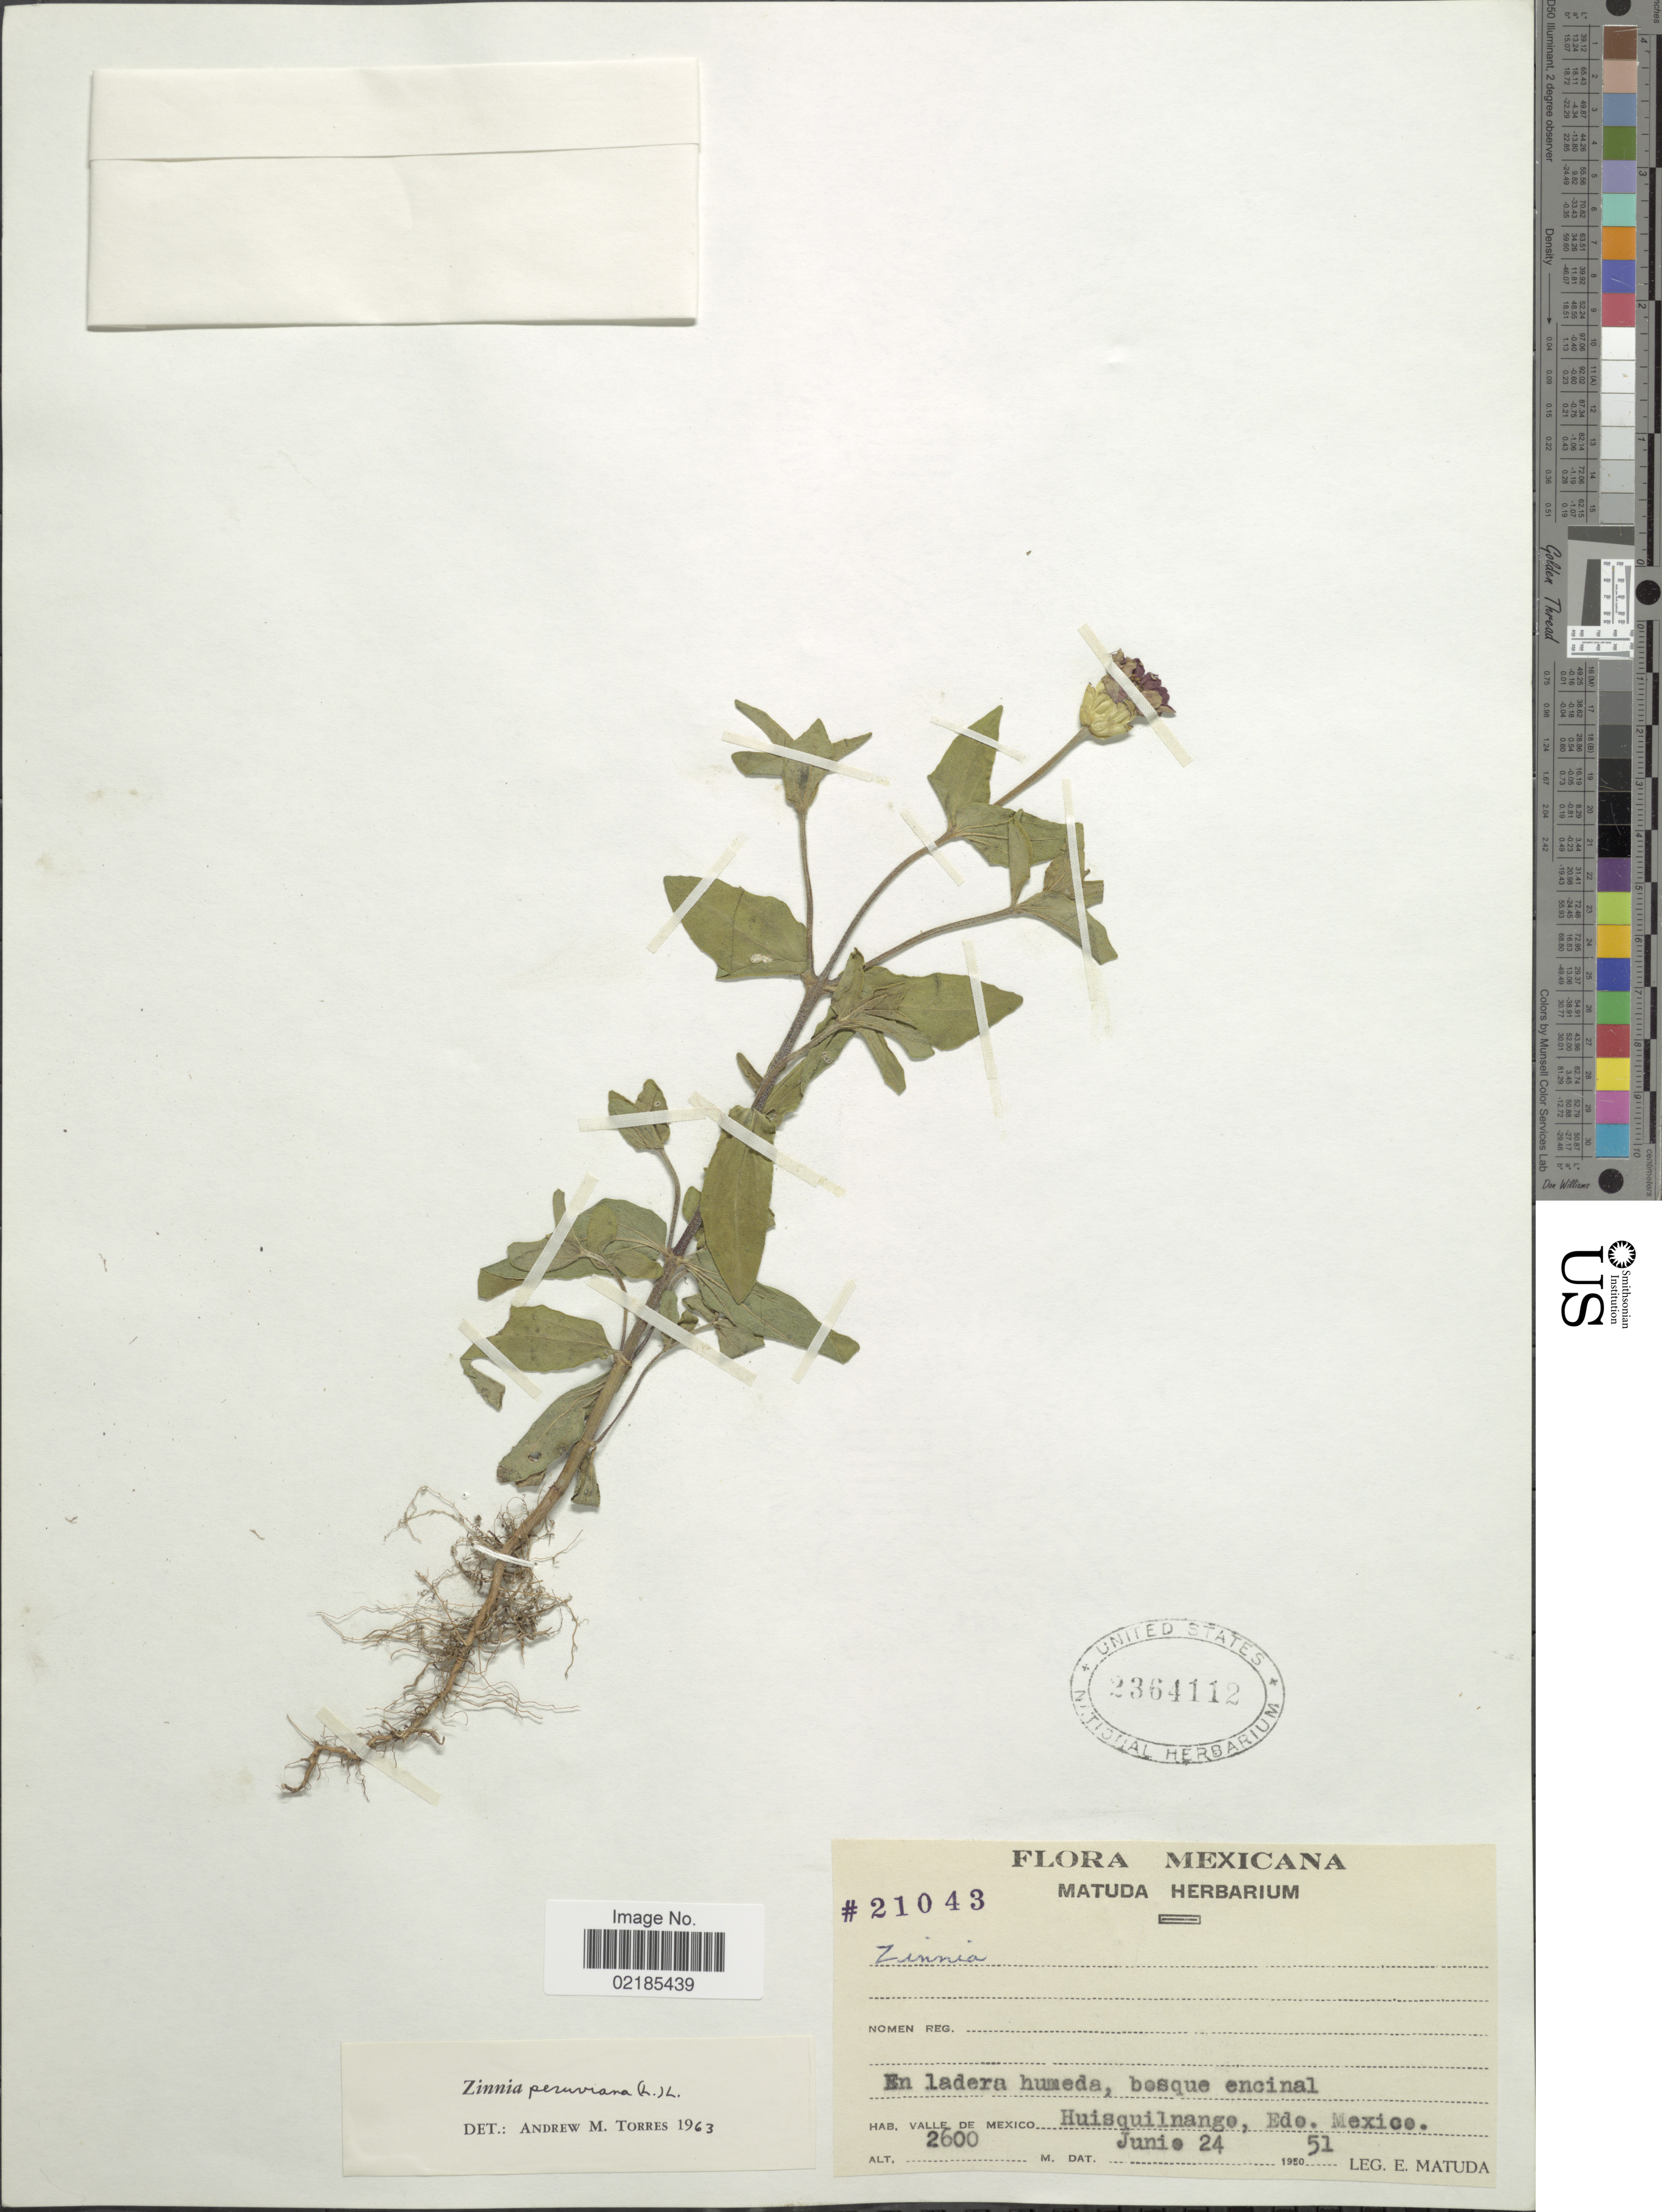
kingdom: Plantae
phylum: Tracheophyta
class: Magnoliopsida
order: Asterales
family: Asteraceae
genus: Zinnia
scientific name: Zinnia peruviana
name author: (L.) L.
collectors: E. Matuda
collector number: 21043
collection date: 1951-06-24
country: Mexico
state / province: México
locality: Valle de Mexico. Huisquilnango, Edo Mexico.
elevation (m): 2600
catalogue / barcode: US 2364112